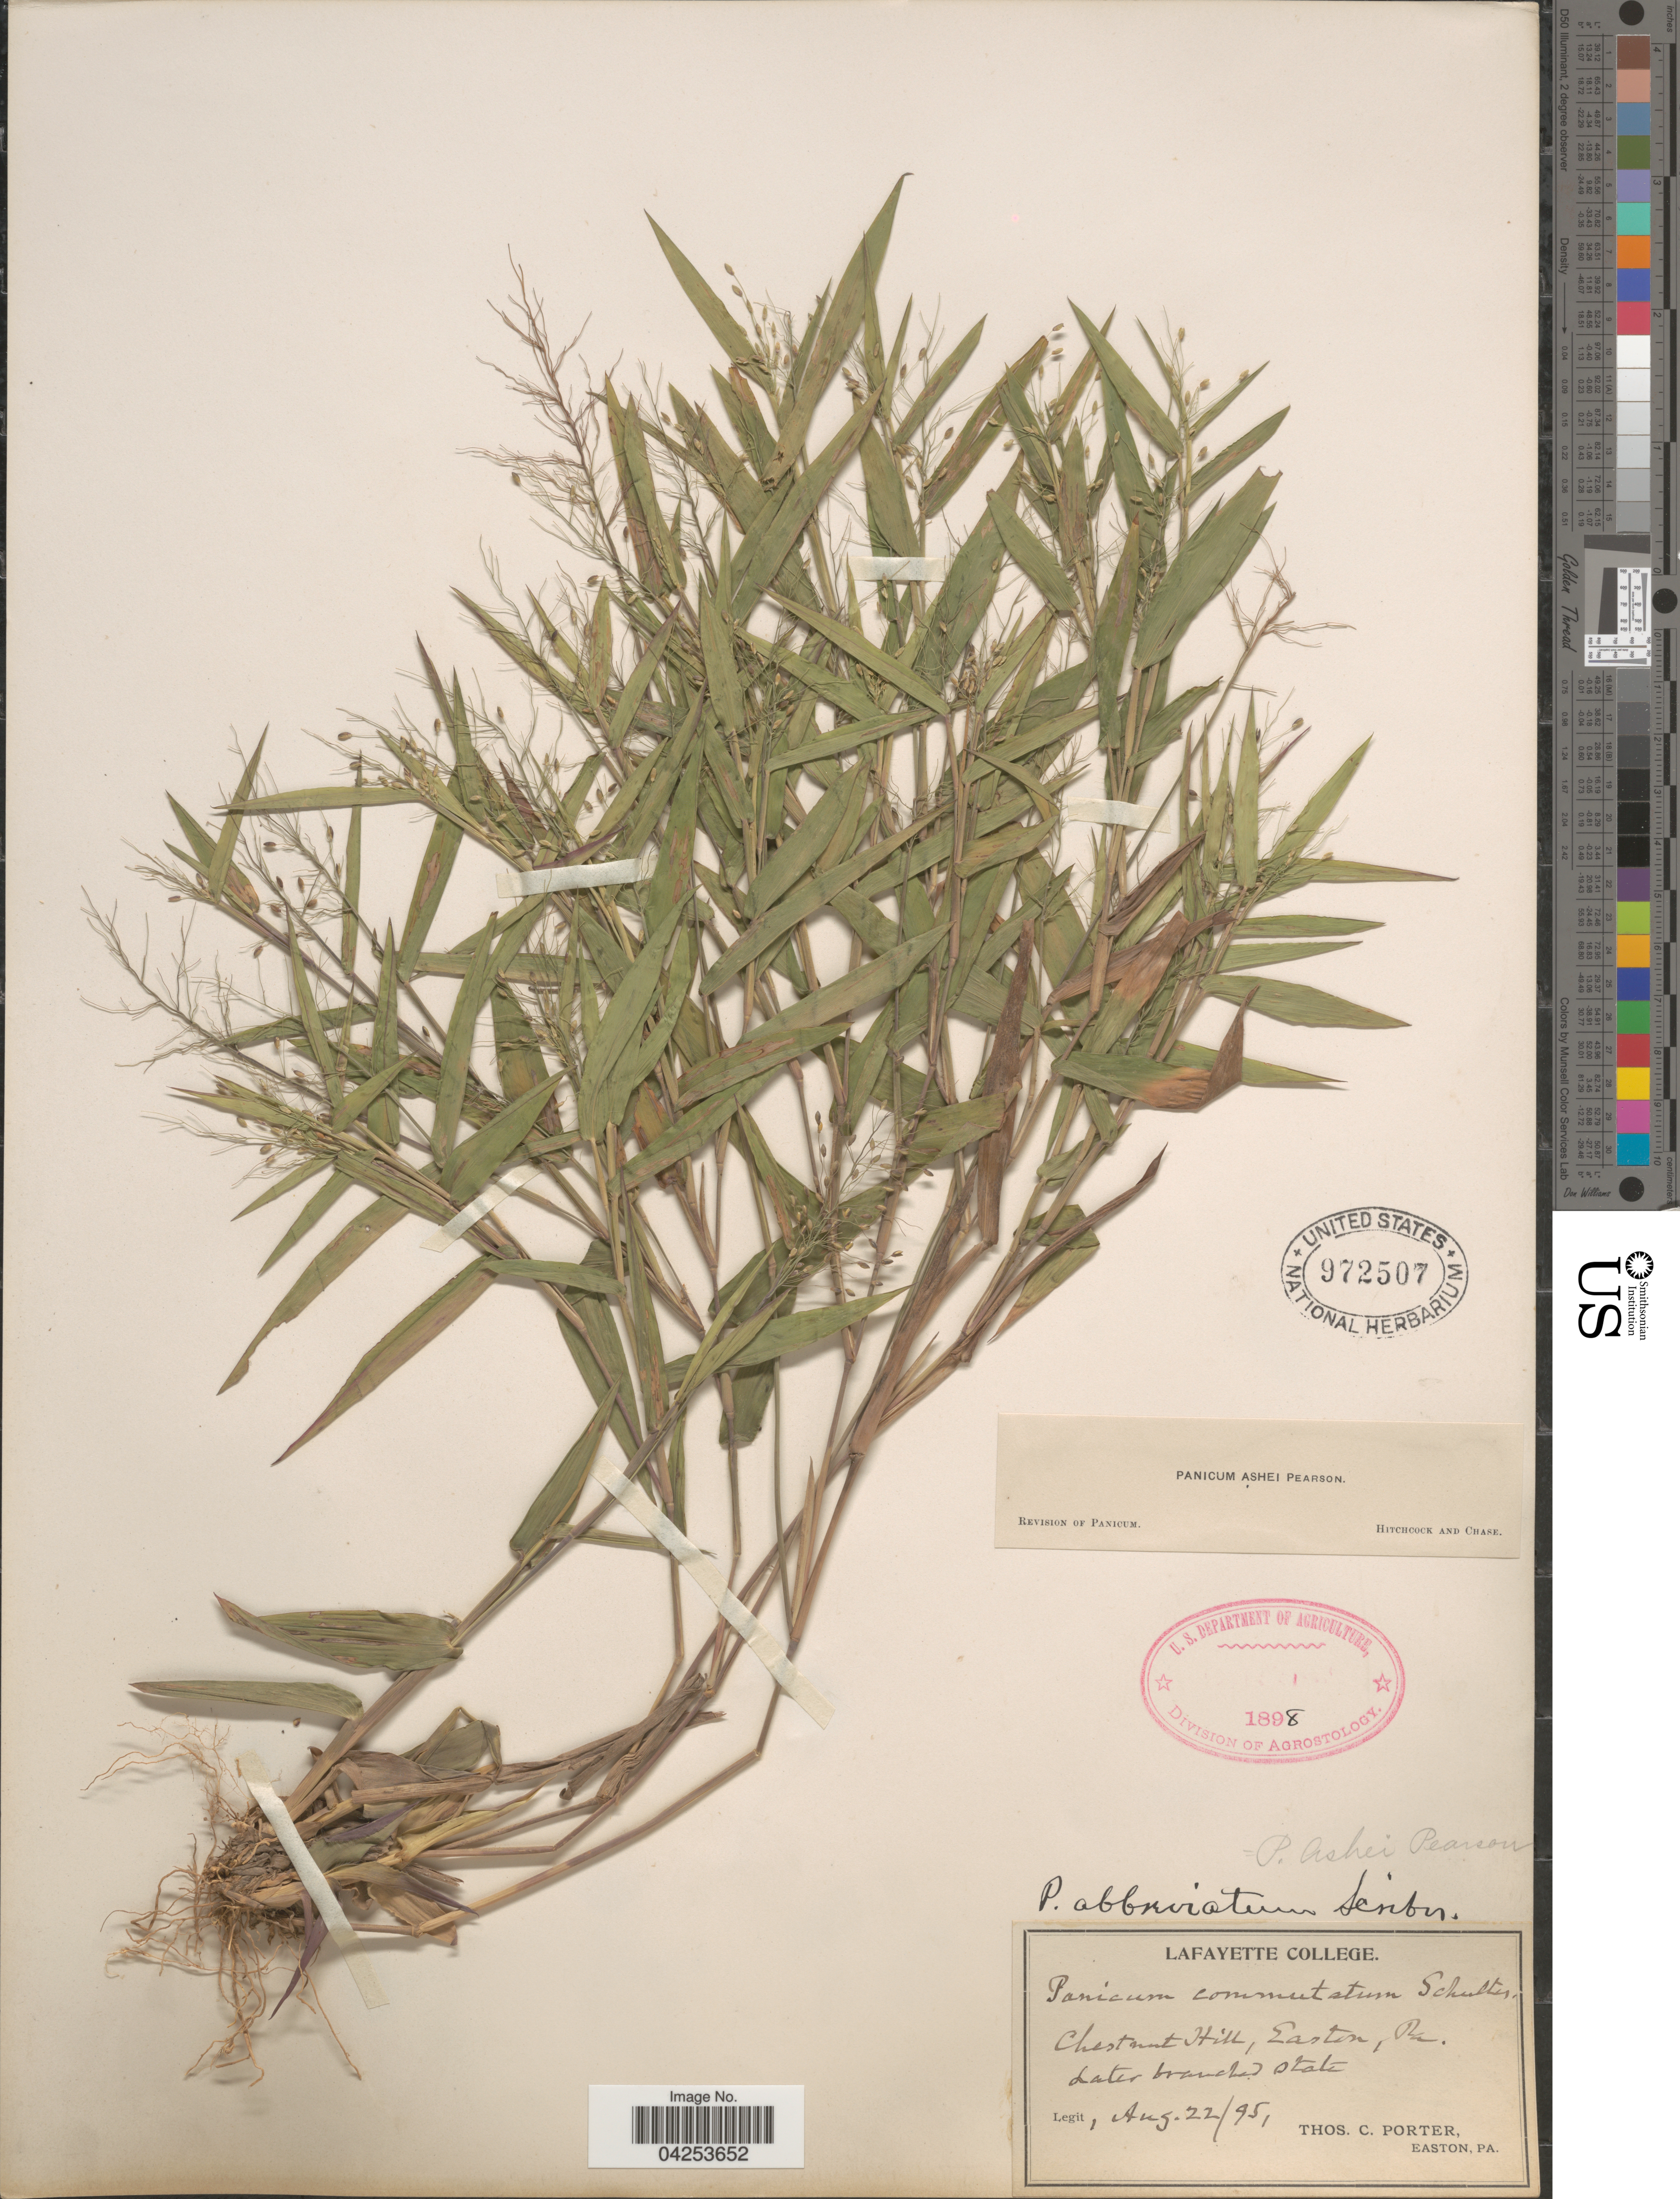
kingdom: Plantae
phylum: Tracheophyta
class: Liliopsida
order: Poales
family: Poaceae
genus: Dichanthelium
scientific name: Dichanthelium commutatum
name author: (Schult.) Gould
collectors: T. Porter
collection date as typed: Transcribed d/m/y: 22/8/95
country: United States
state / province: Pennsylvania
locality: Chestnut Hill, Easton.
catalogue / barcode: US 972507